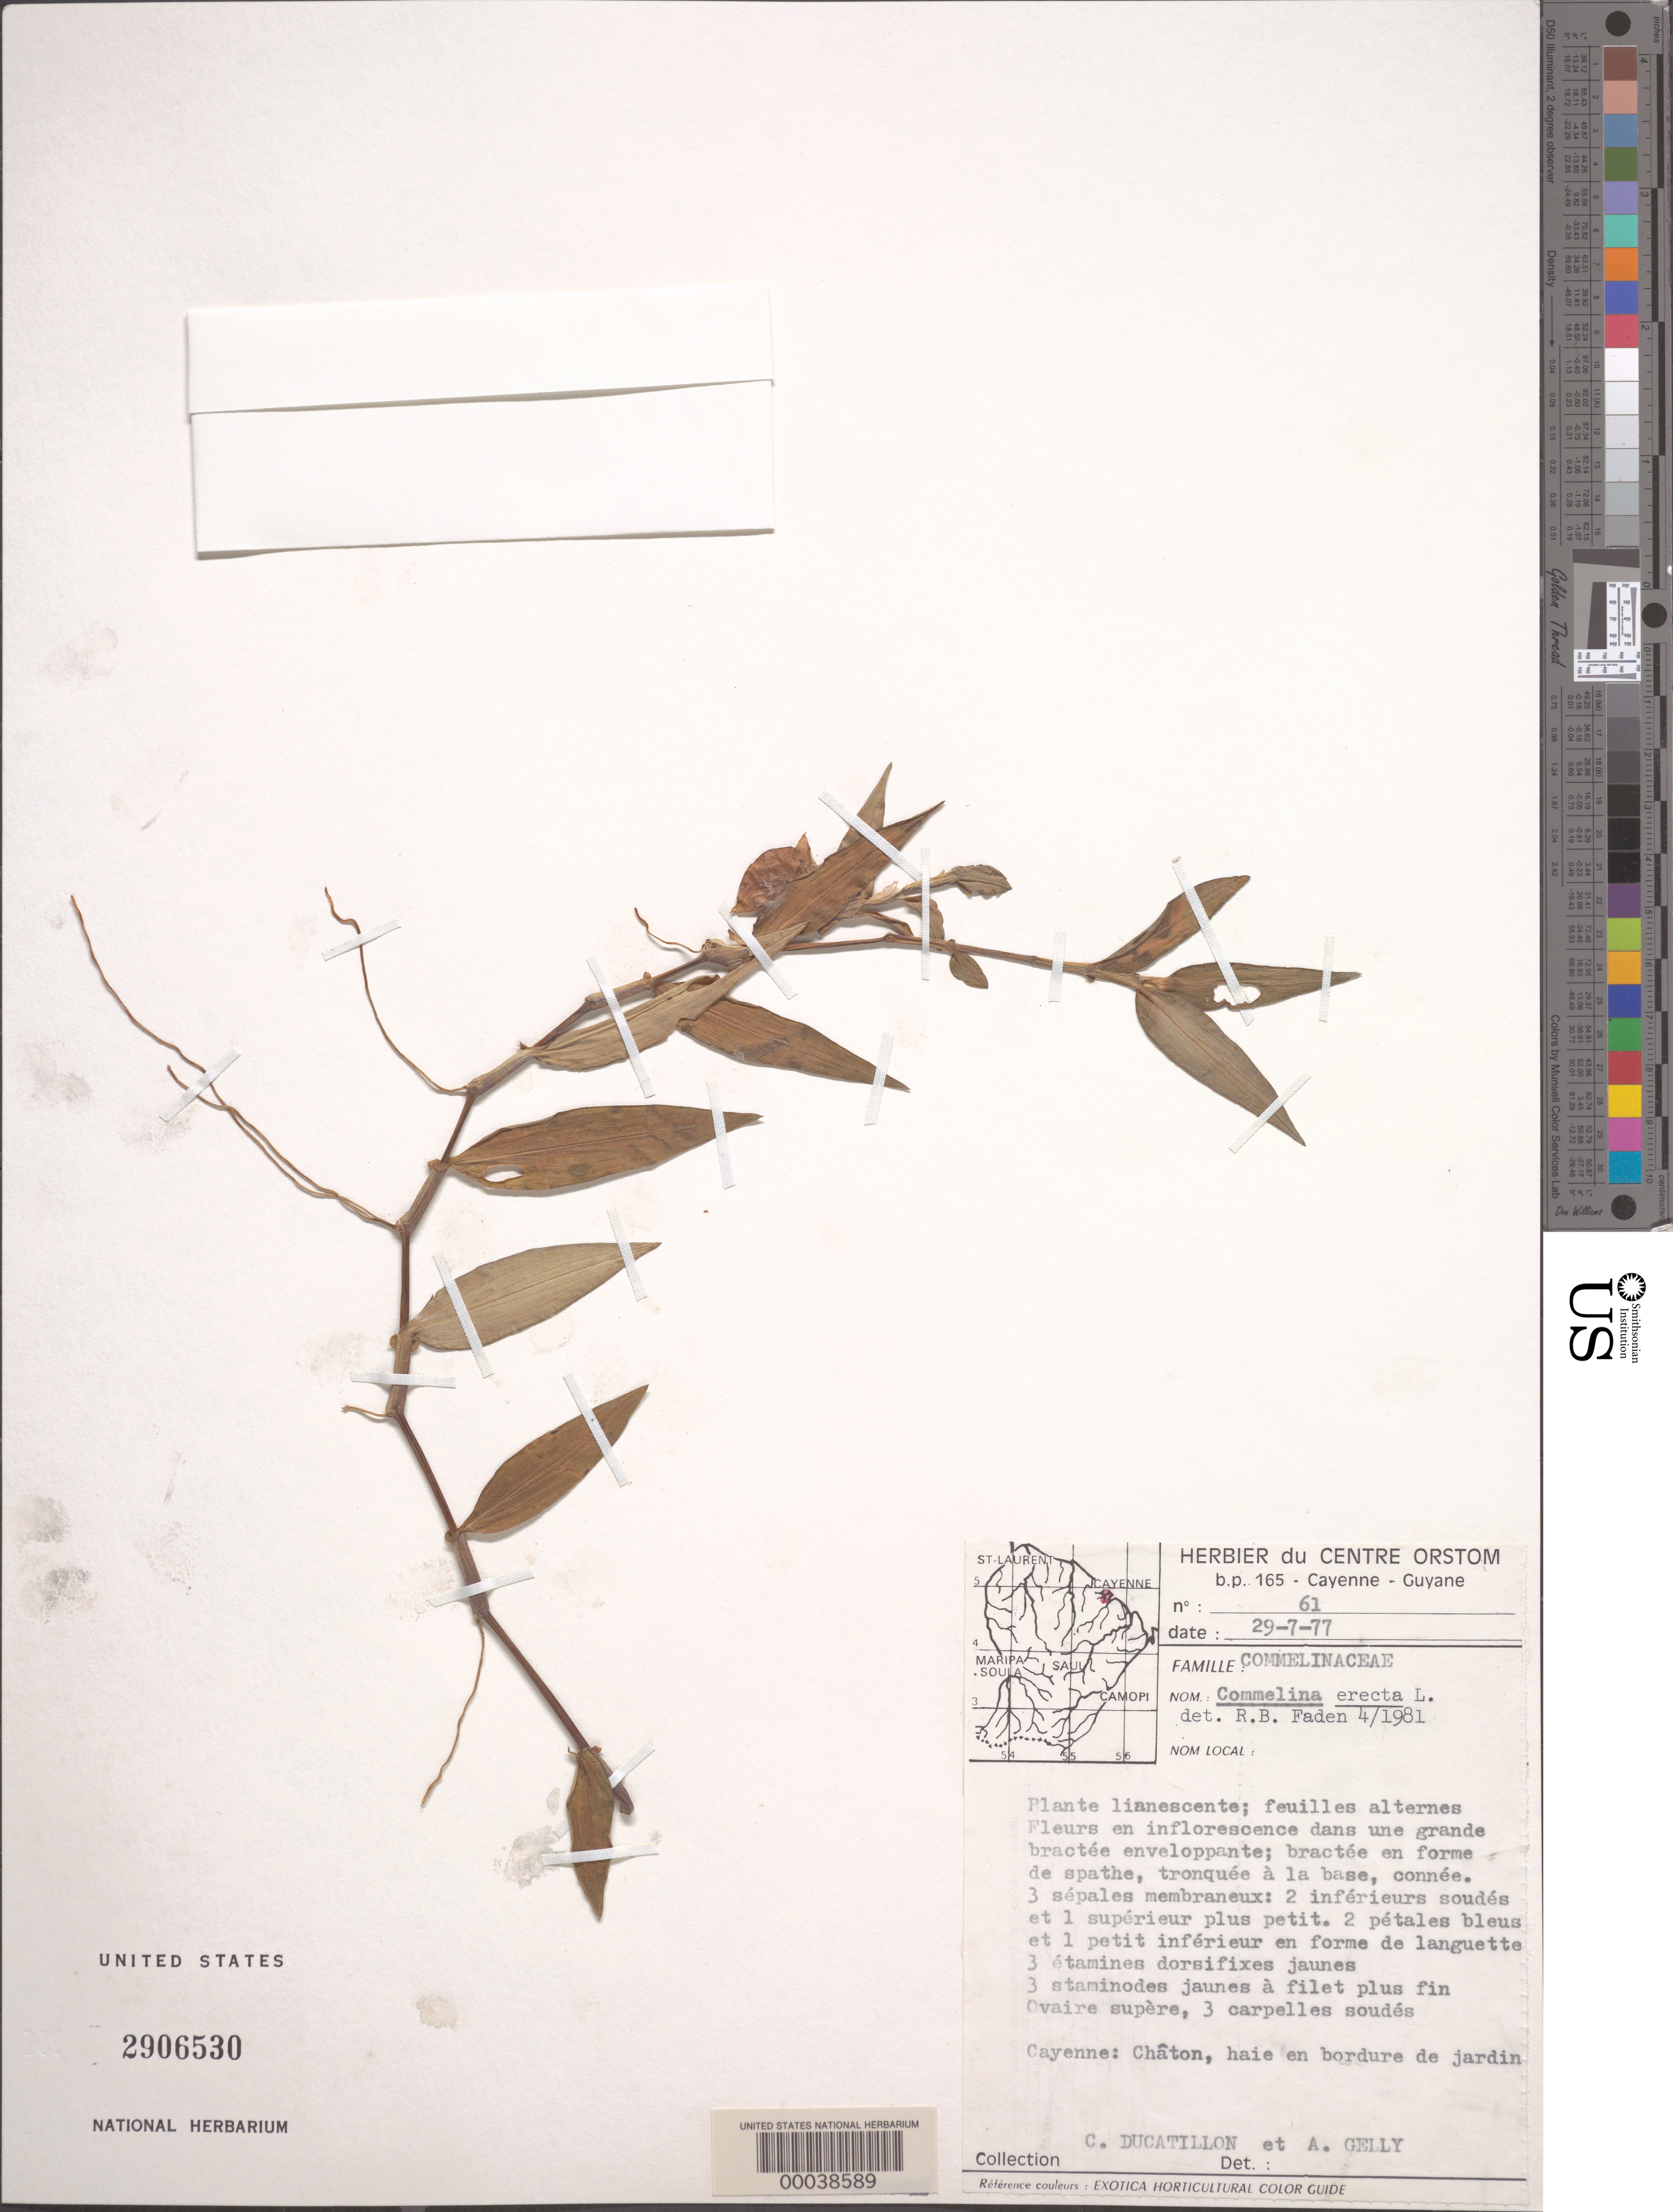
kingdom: Plantae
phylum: Tracheophyta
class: Liliopsida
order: Commelinales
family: Commelinaceae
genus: Commelina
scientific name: Commelina erecta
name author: L.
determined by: Faden, Robert B., (US), Smithsonian Institution - National Museum of Natural History (UNITED STATES)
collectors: C. Ducatillon & A. Gelly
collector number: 61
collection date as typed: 29 Jul 1977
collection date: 1977-07-29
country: French Guiana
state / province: Cayenne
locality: Chaton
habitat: Garden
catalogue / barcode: US 2906530